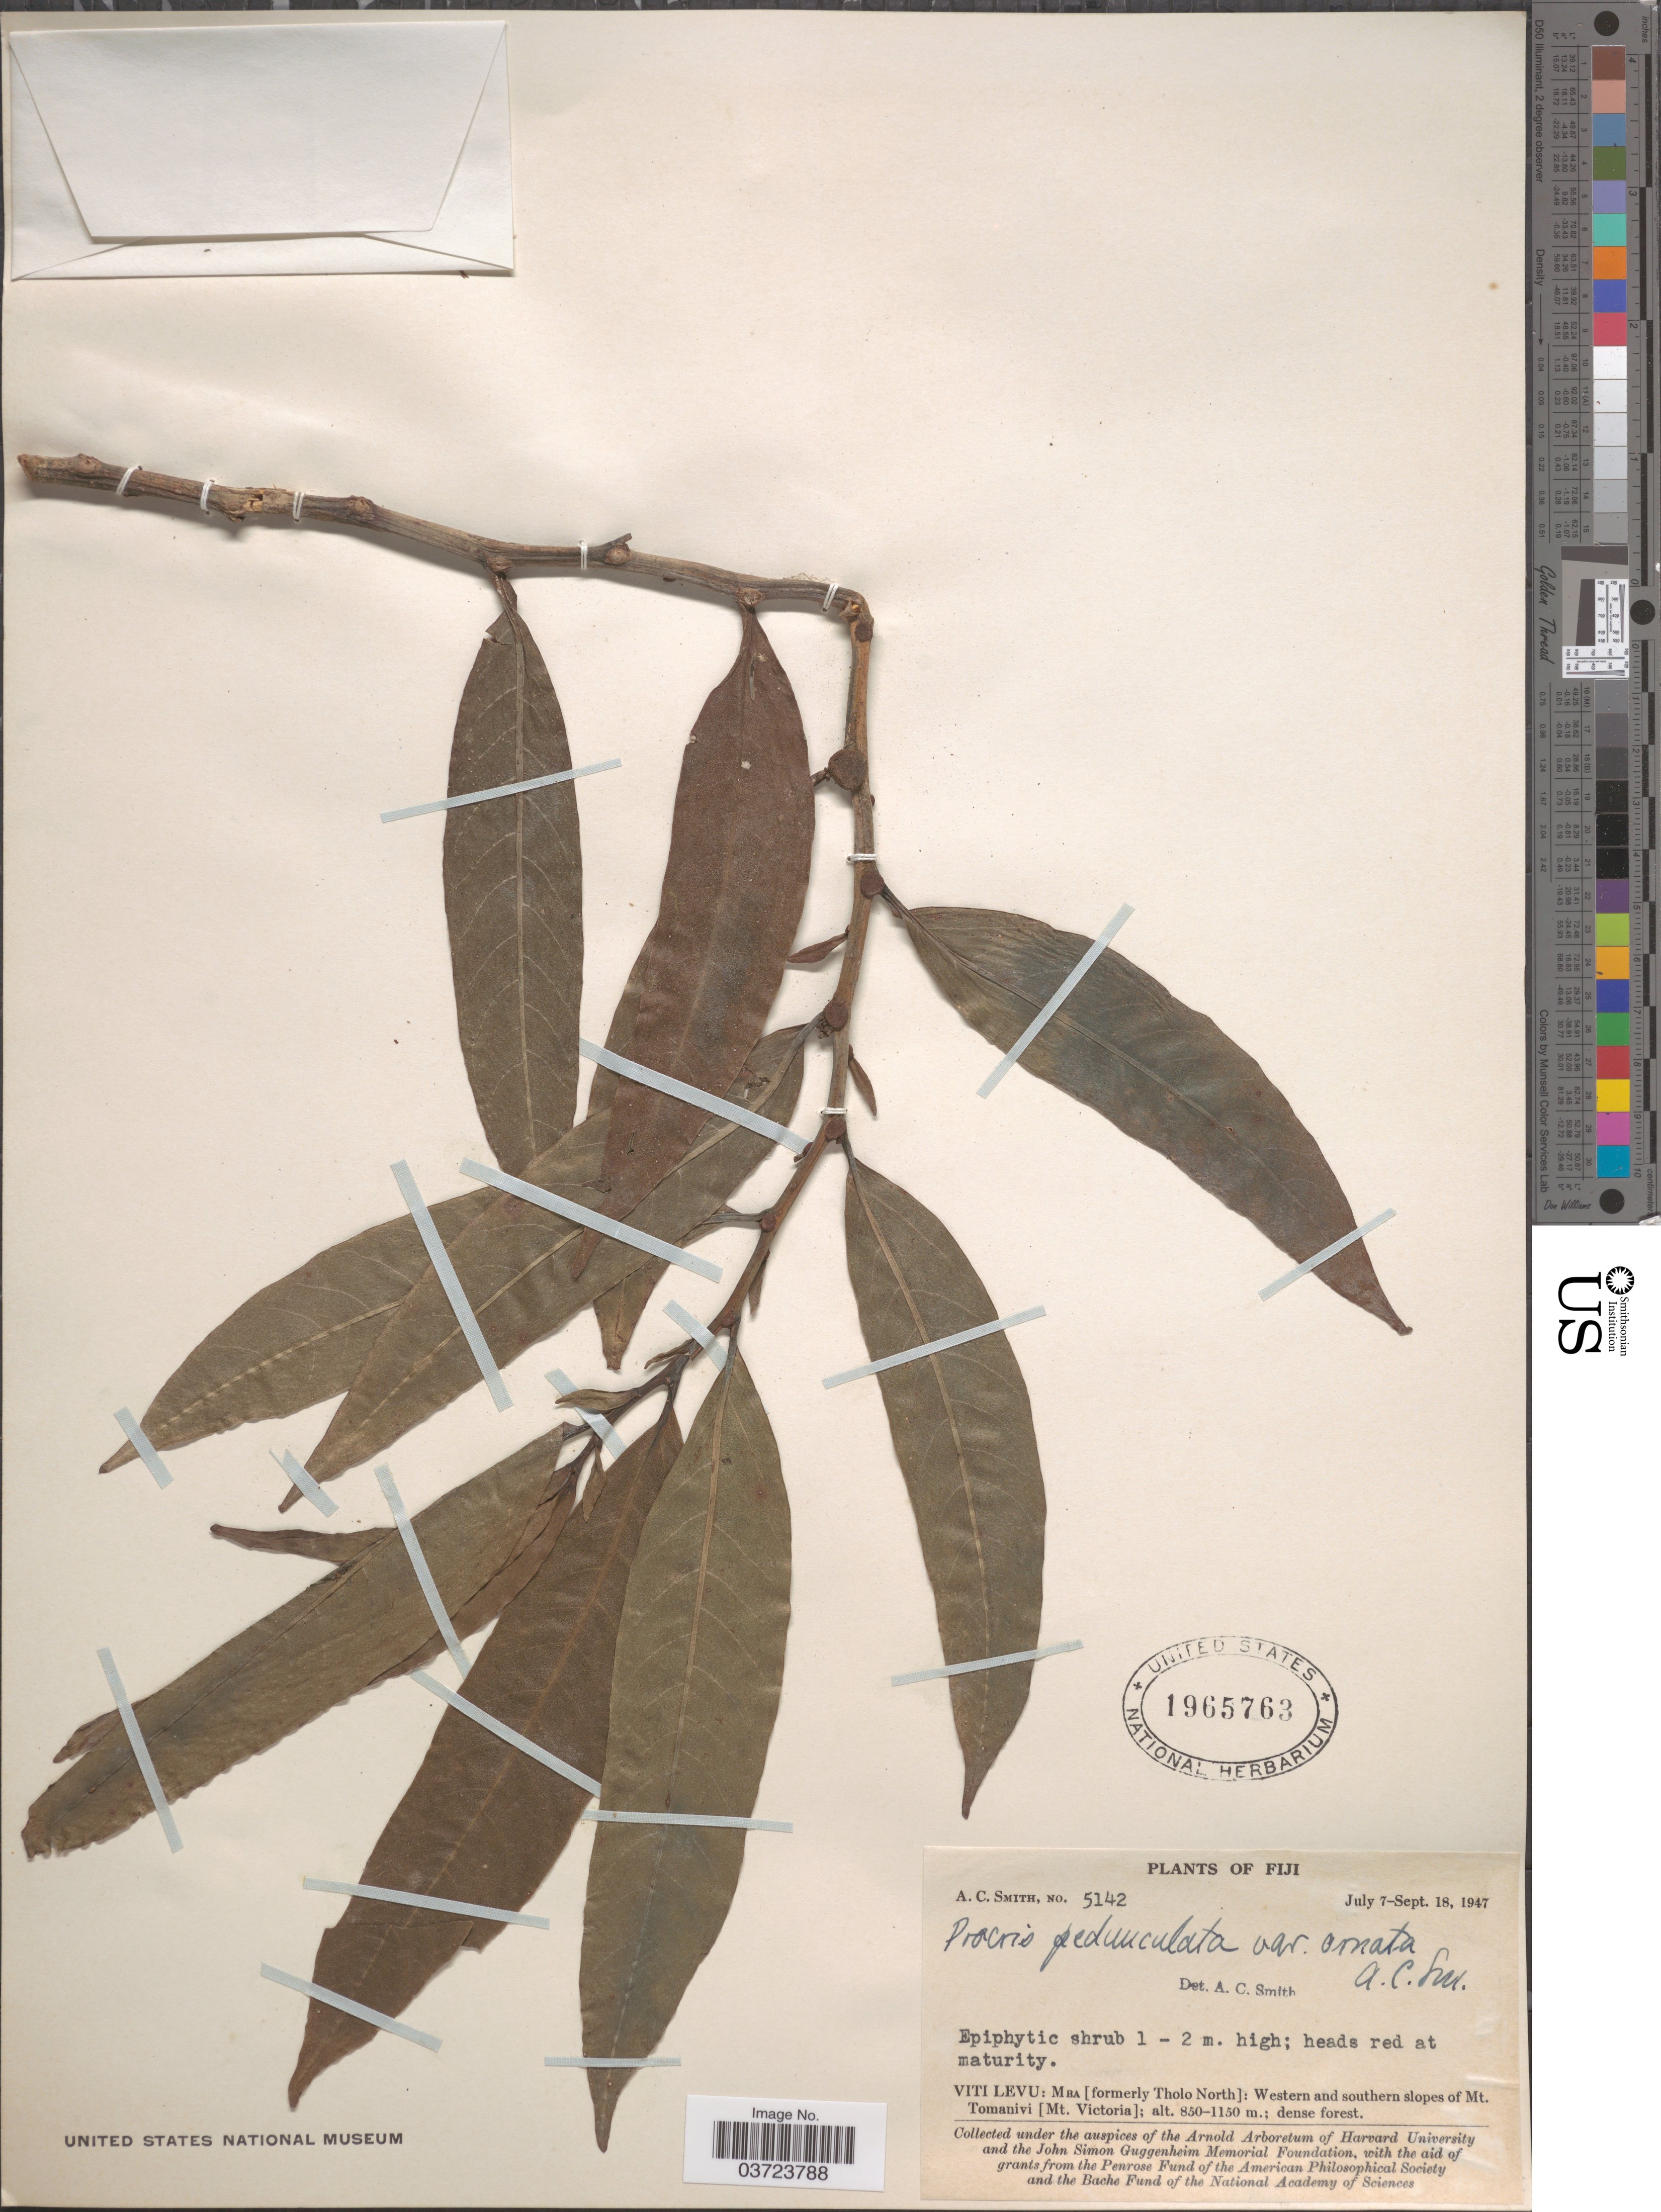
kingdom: Plantae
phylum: Tracheophyta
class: Magnoliopsida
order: Rosales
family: Urticaceae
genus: Procris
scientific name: Procris pedunculata var. ornata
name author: A.C. Sm.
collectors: A. C. Smith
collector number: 5142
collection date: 1947-07-07/1947-09-18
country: Fiji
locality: Viti Levu: Mba [formerly Tholo North]: Western and southern slopes of Mt. Tomanivi [Mt. Victoria].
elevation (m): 850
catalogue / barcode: US 1965763